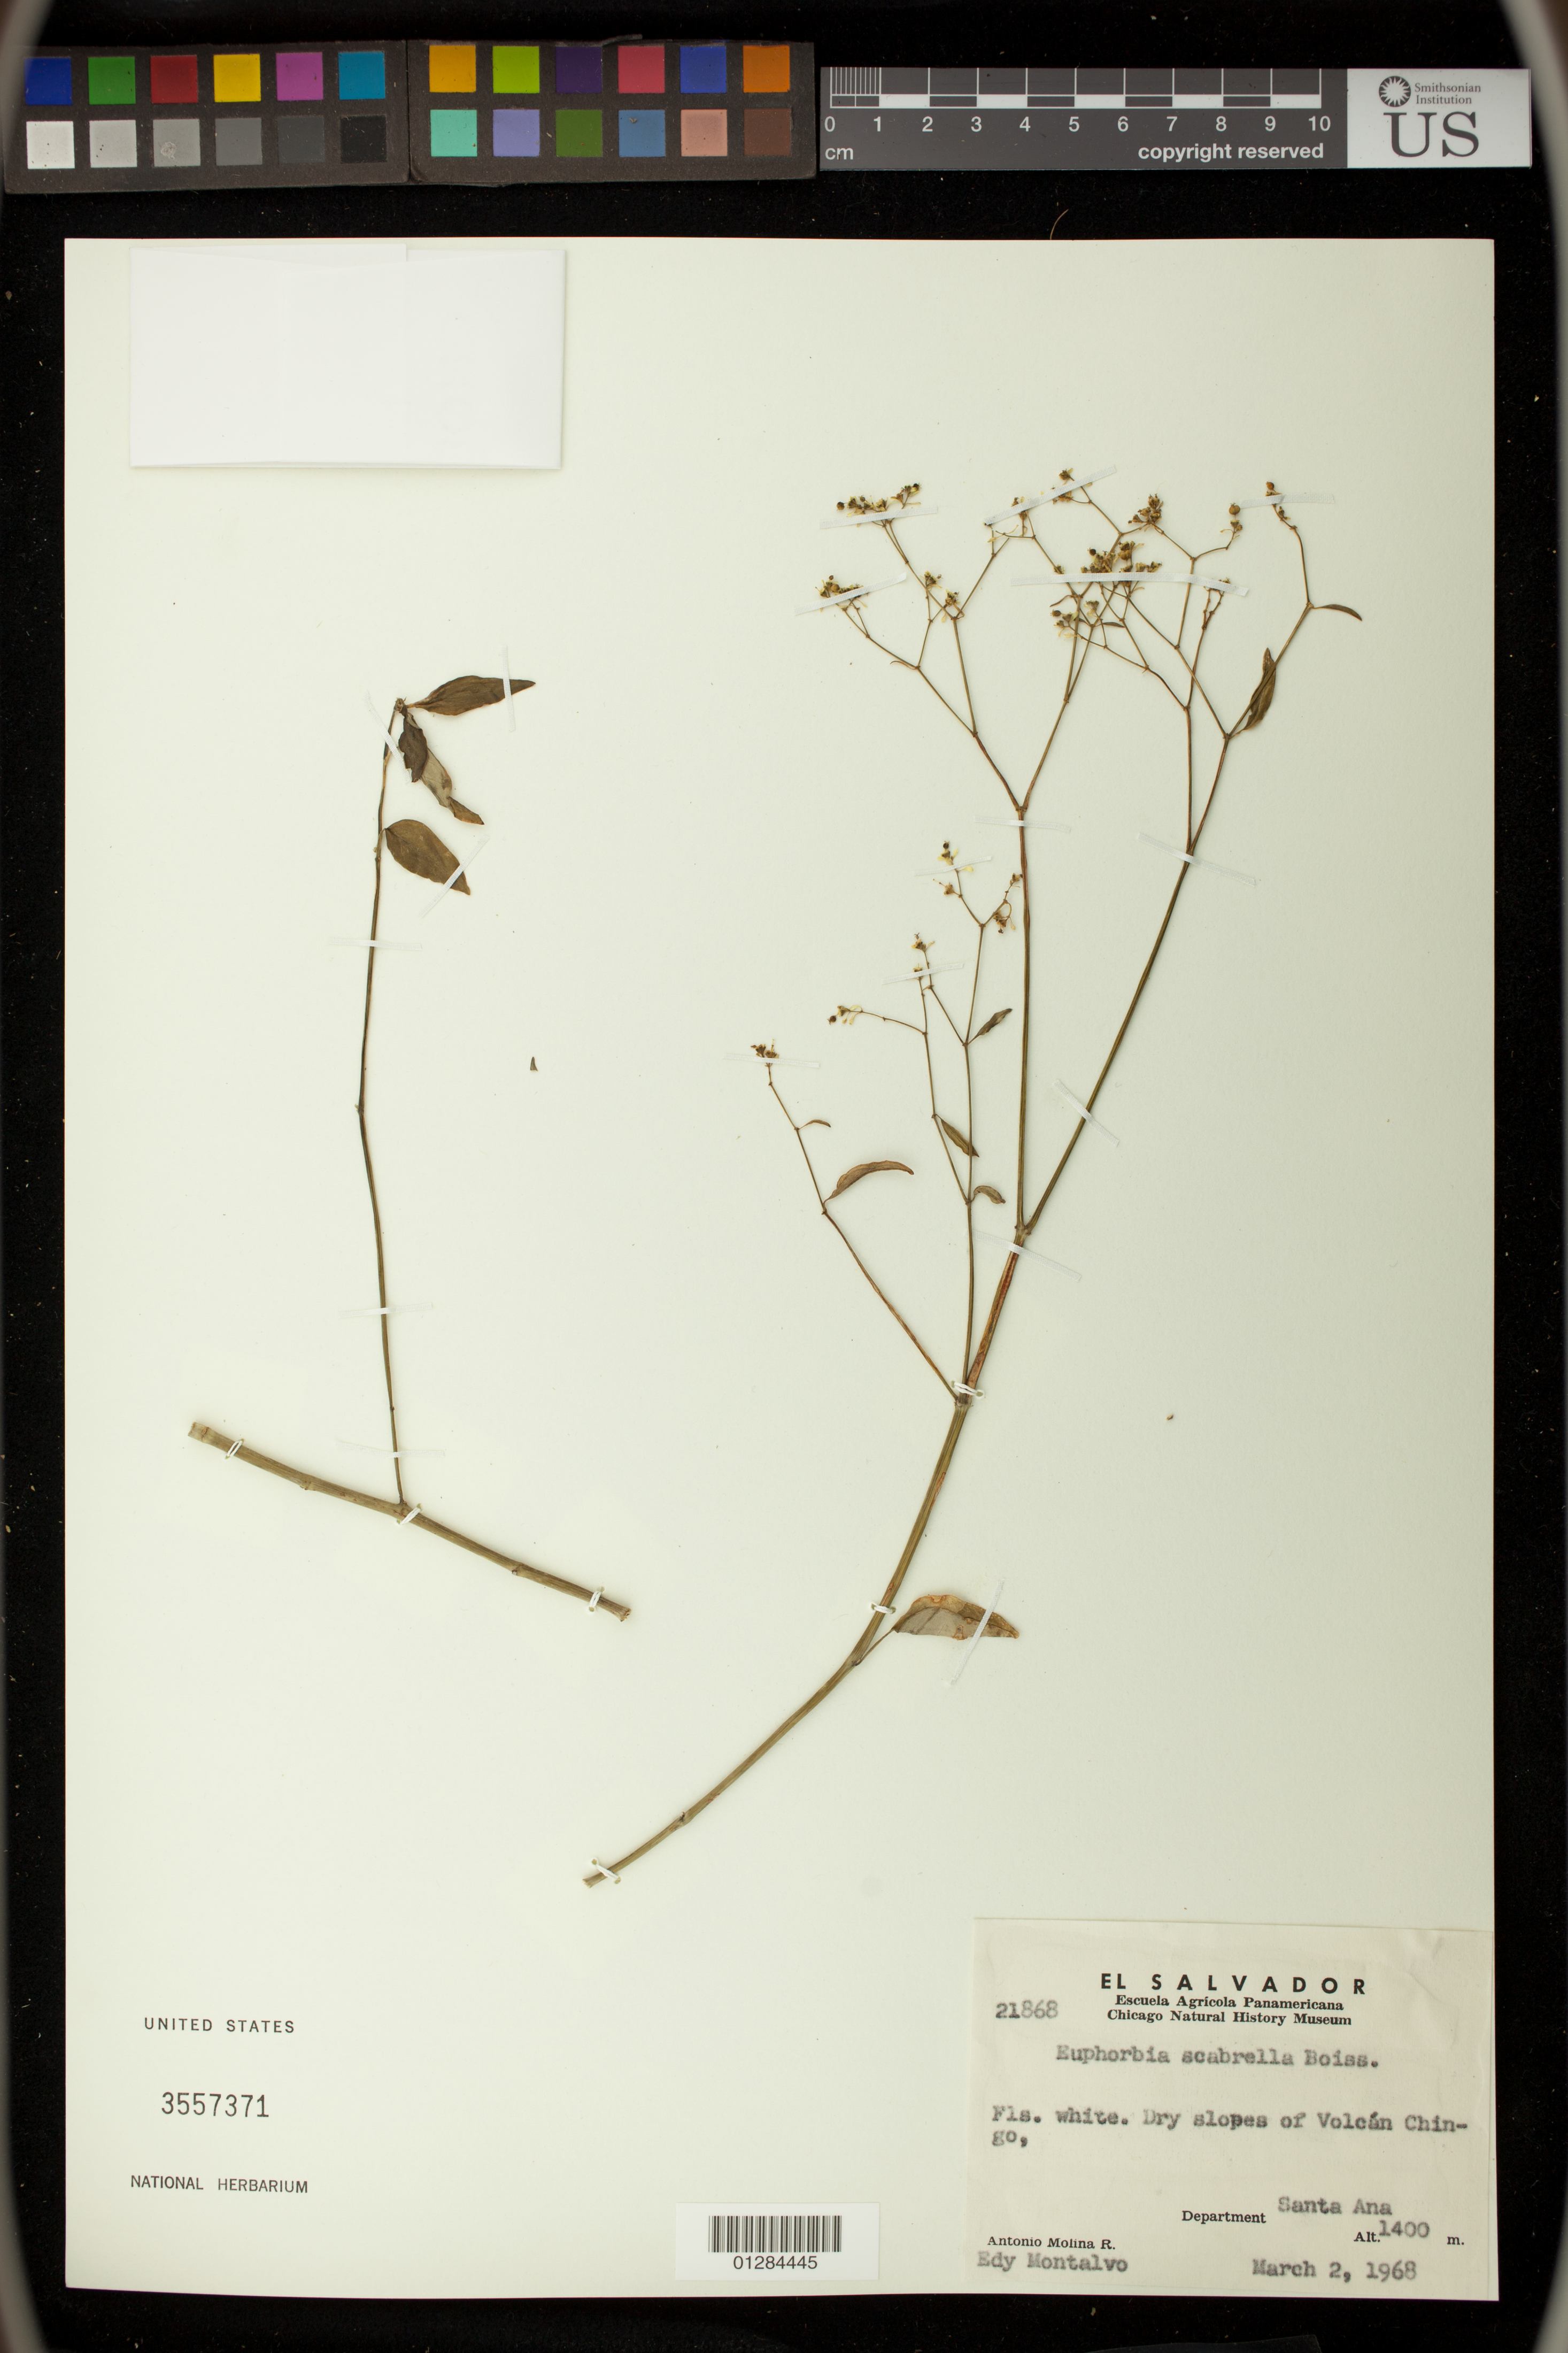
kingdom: Plantae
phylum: Tracheophyta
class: Magnoliopsida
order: Malpighiales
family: Euphorbiaceae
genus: Euphorbia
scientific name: Euphorbia triphylla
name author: (Klotzsch & Garcke) Oudejans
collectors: A. Molina R. & E. A. Montalvo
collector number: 21868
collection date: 1968-03-02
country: El Salvador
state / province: Santa Ana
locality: slopes of Volcan Chingo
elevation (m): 1400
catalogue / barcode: US 3557371